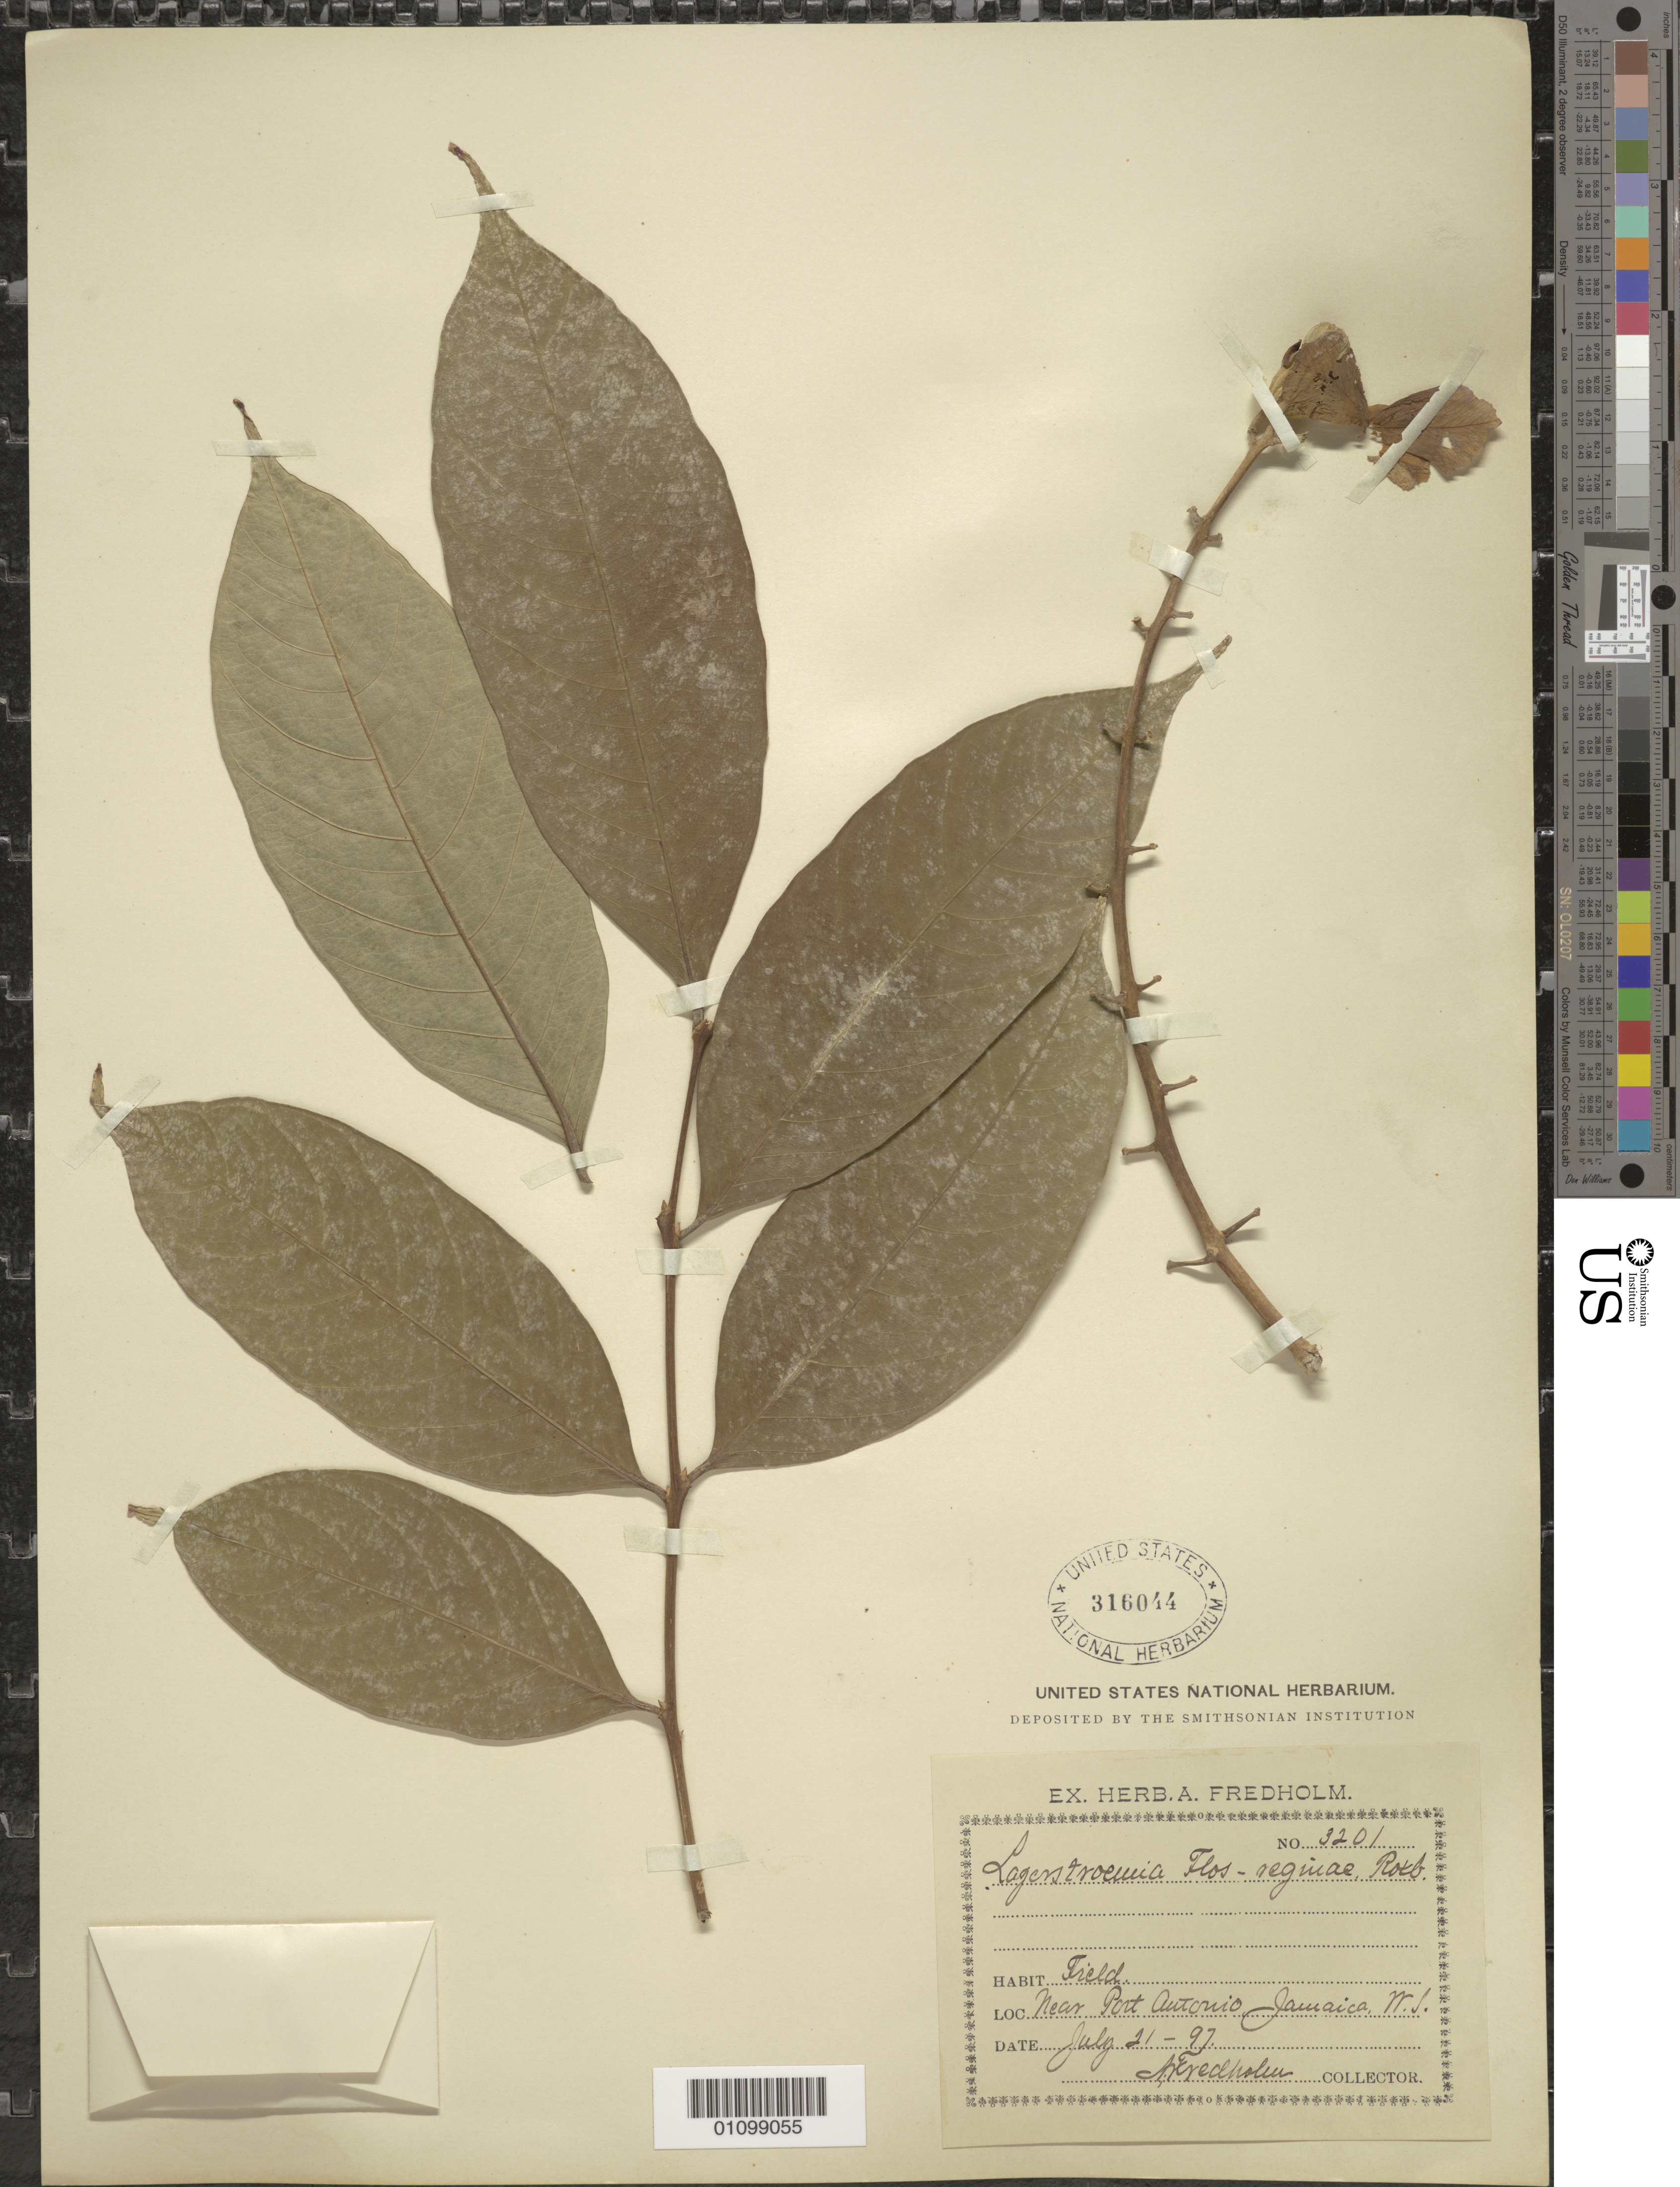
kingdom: Plantae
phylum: Tracheophyta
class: Magnoliopsida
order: Myrtales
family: Lythraceae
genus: Lagerstroemia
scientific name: Lagerstroemia speciosa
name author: (L.) Pers.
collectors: A. Fredholm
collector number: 3201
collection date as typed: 21 Jul 1897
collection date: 1897-07-21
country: Jamaica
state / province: Portland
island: Jamaica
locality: Near Port Antonio.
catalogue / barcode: US 316044